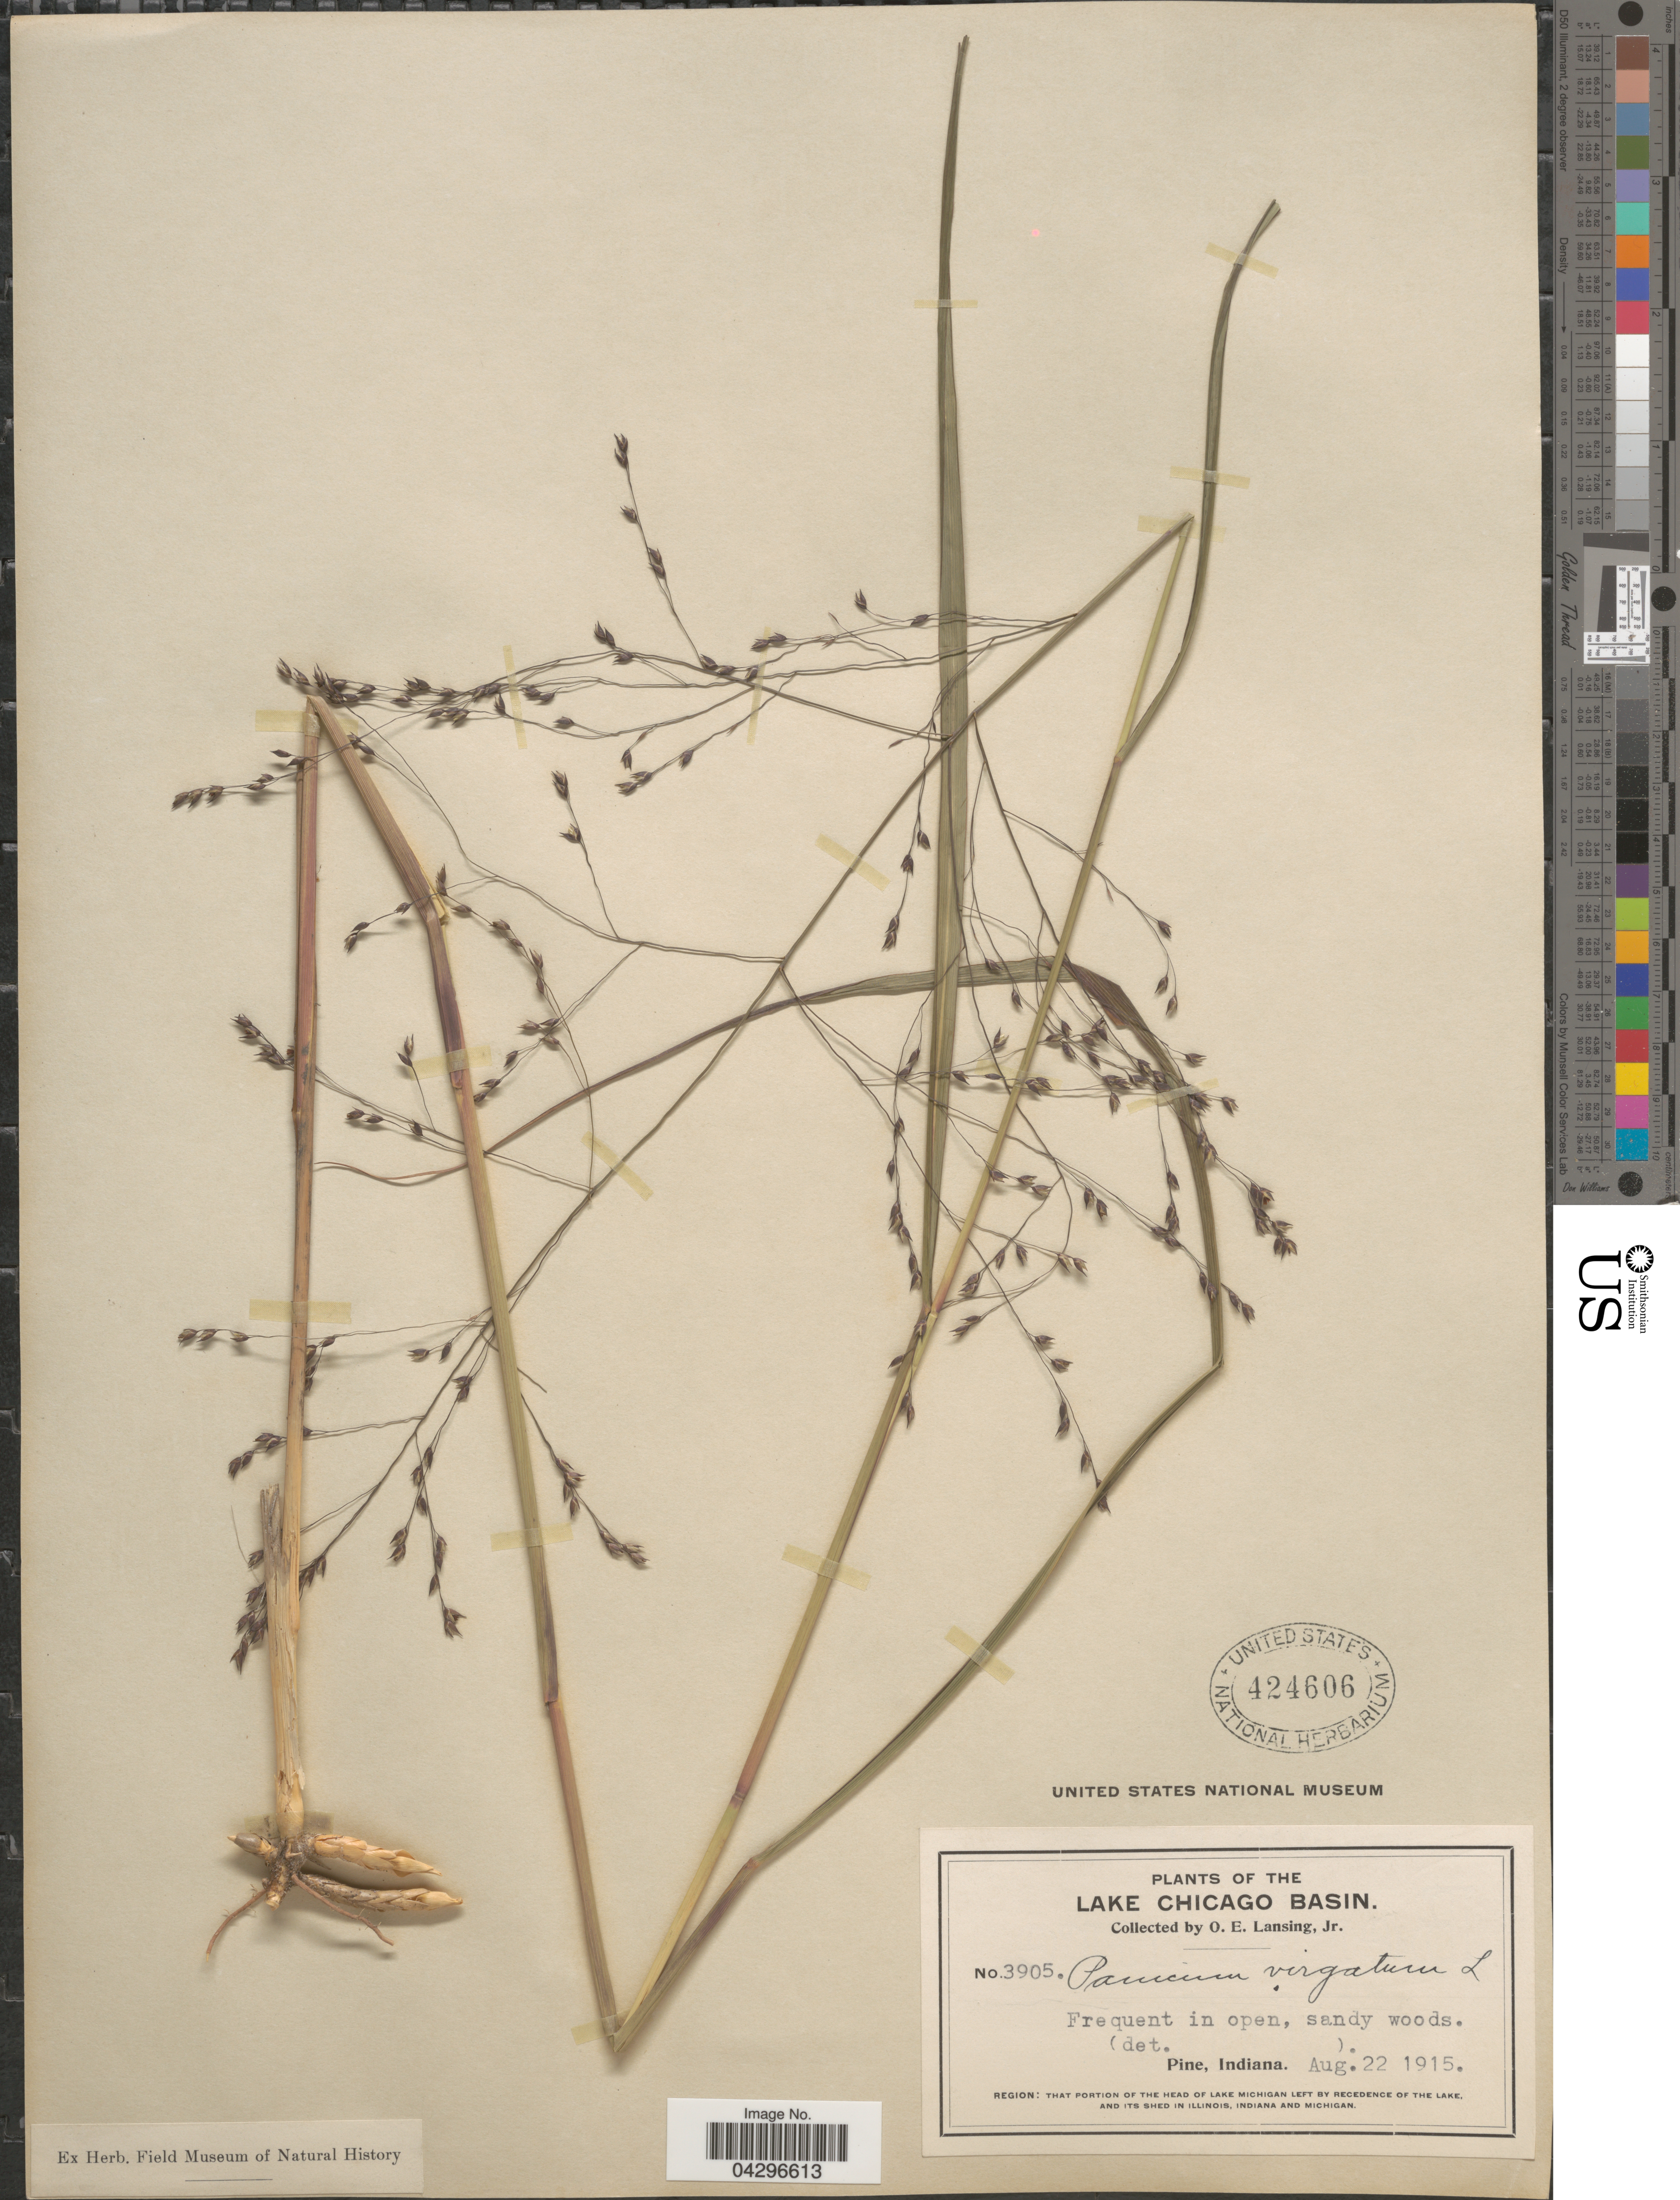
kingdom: Plantae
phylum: Tracheophyta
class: Liliopsida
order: Poales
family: Poaceae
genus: Panicum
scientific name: Panicum virgatum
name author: L.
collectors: O. Lansing Jr.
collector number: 3905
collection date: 1915-08-22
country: United States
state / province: Indiana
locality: The Lake Chicago Basin. Frequent in open, sandy woods. Pine. Region: That portion of the head of Lake Michigan left by recedence of the Lake, and its shed in Illinois, Indiana and Michigan.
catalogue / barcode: US 424606